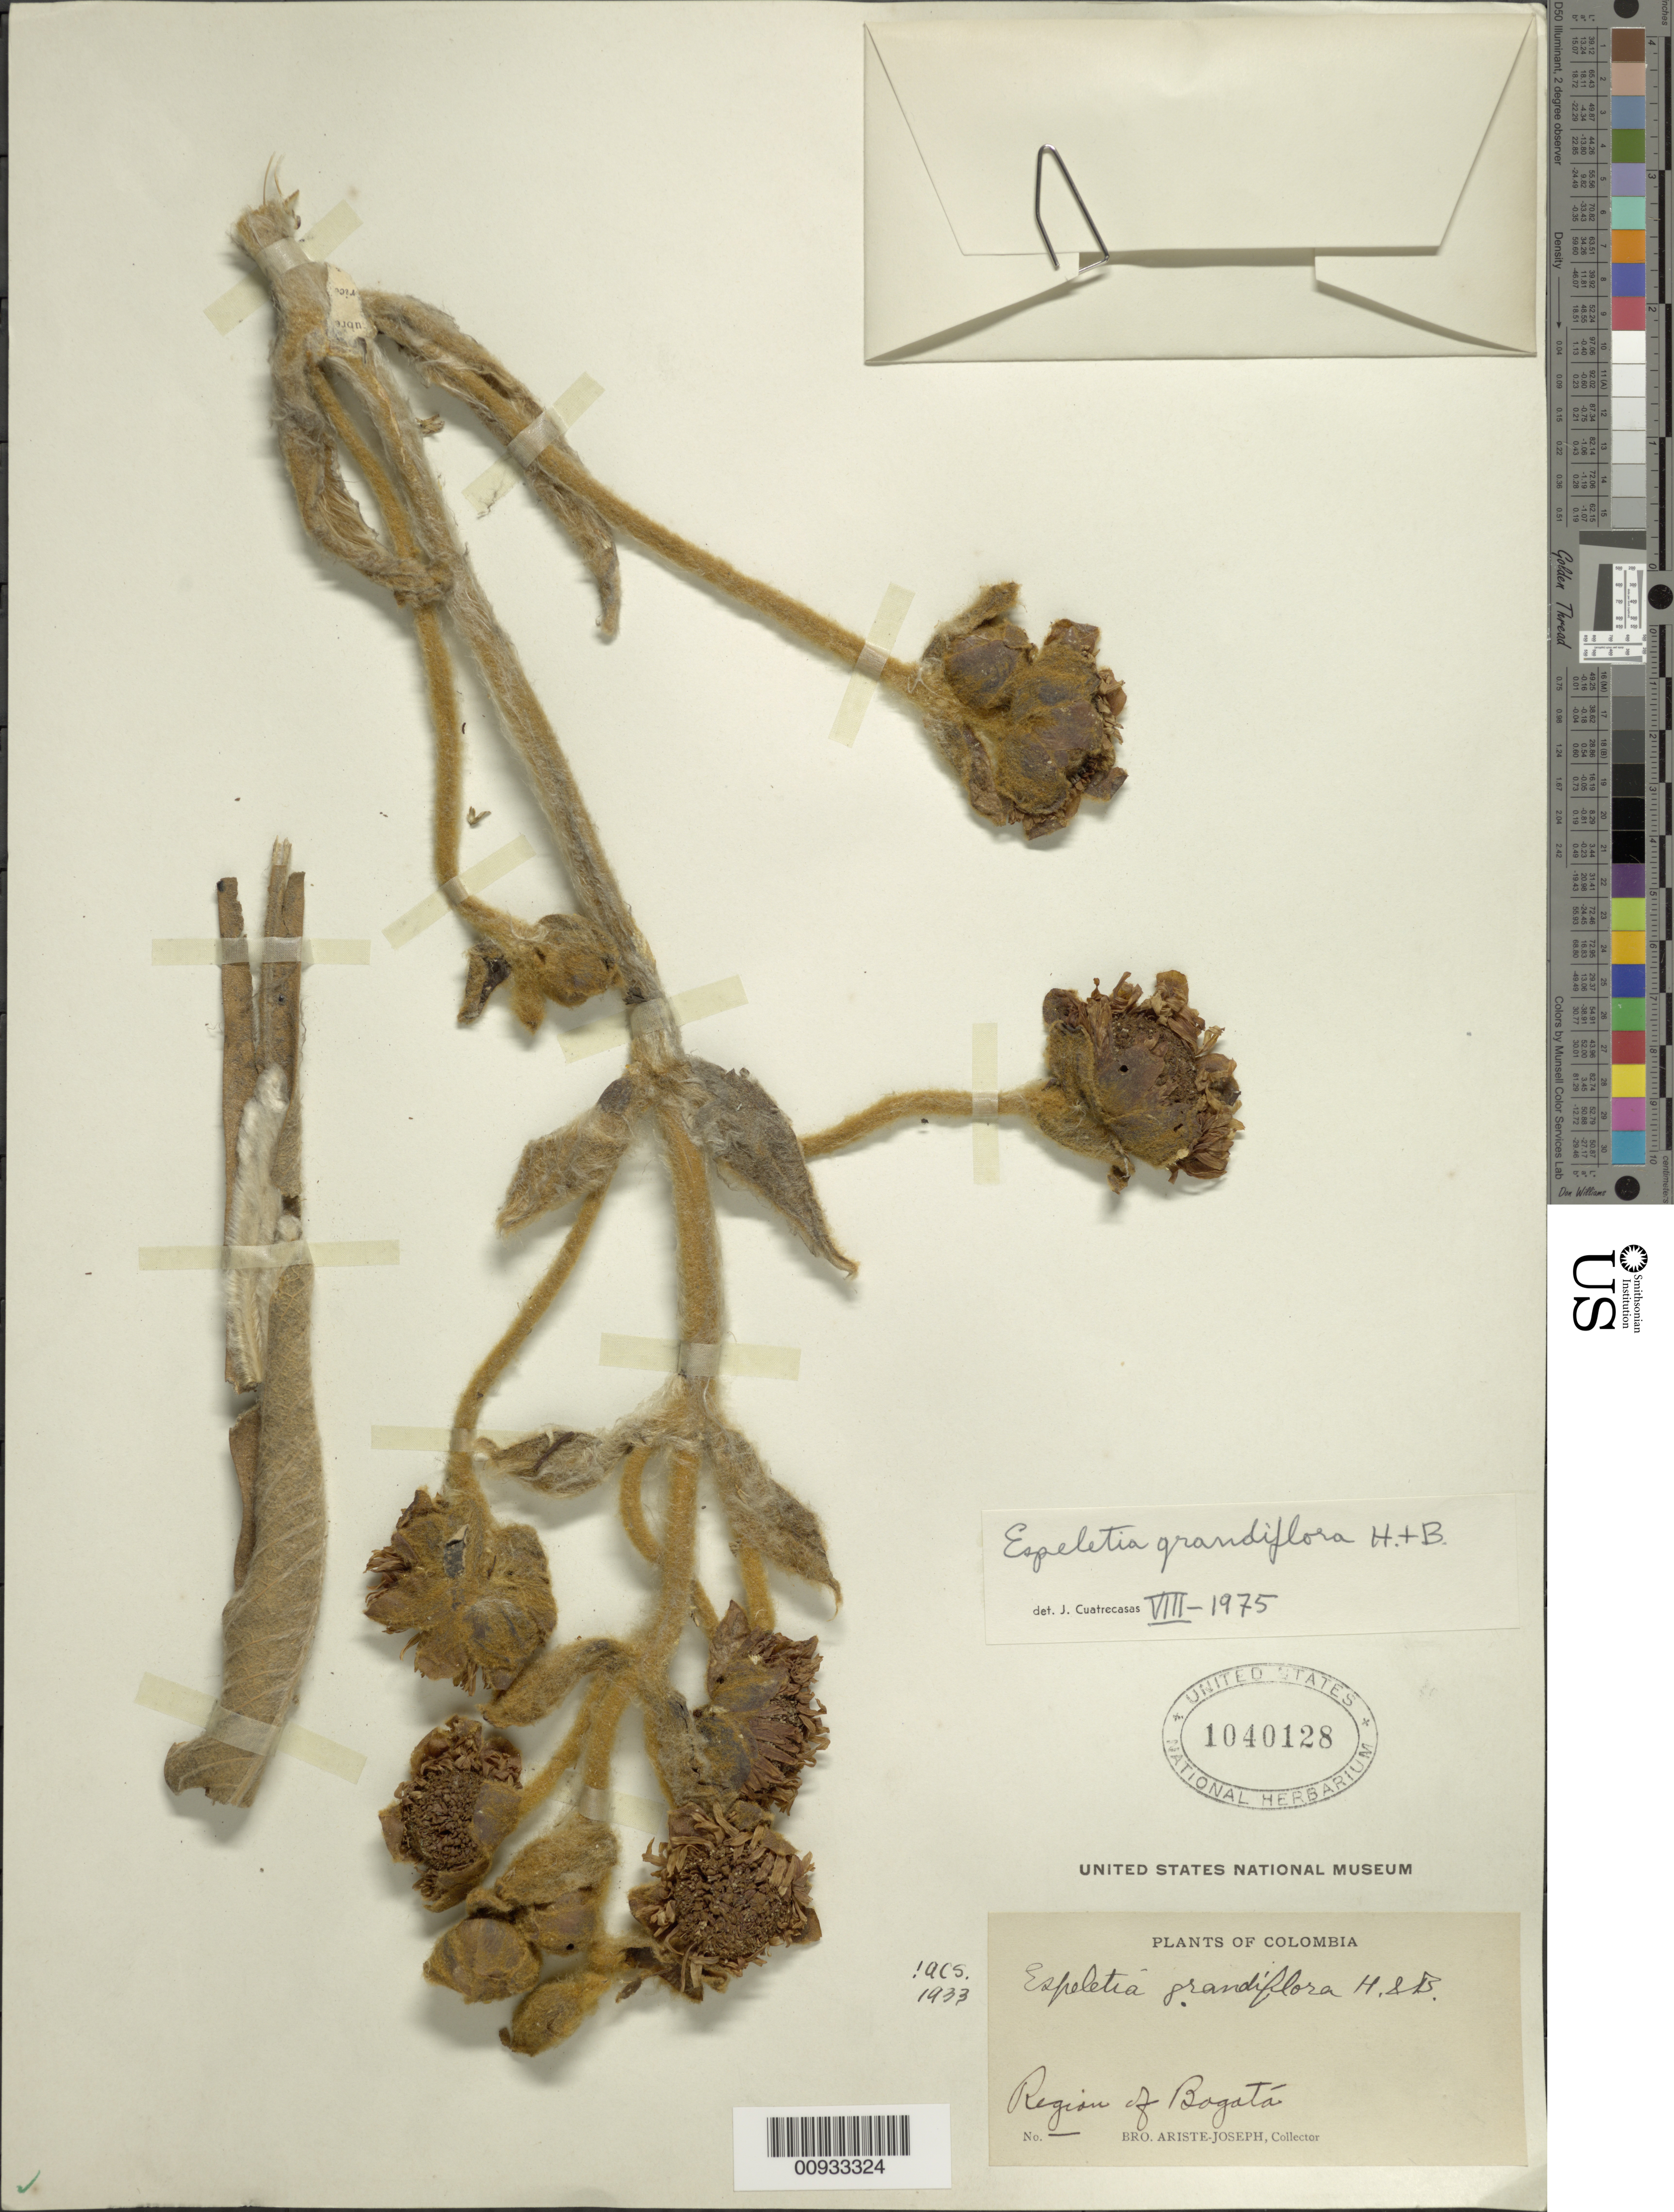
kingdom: Plantae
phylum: Tracheophyta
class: Magnoliopsida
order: Asterales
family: Asteraceae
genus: Espeletia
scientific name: Espeletia grandiflora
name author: Humb. & Bonpl.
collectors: Bro. Ariste-Joseph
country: Colombia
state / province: Cundinamarca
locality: Region of Bogotá.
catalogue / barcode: US 1040128